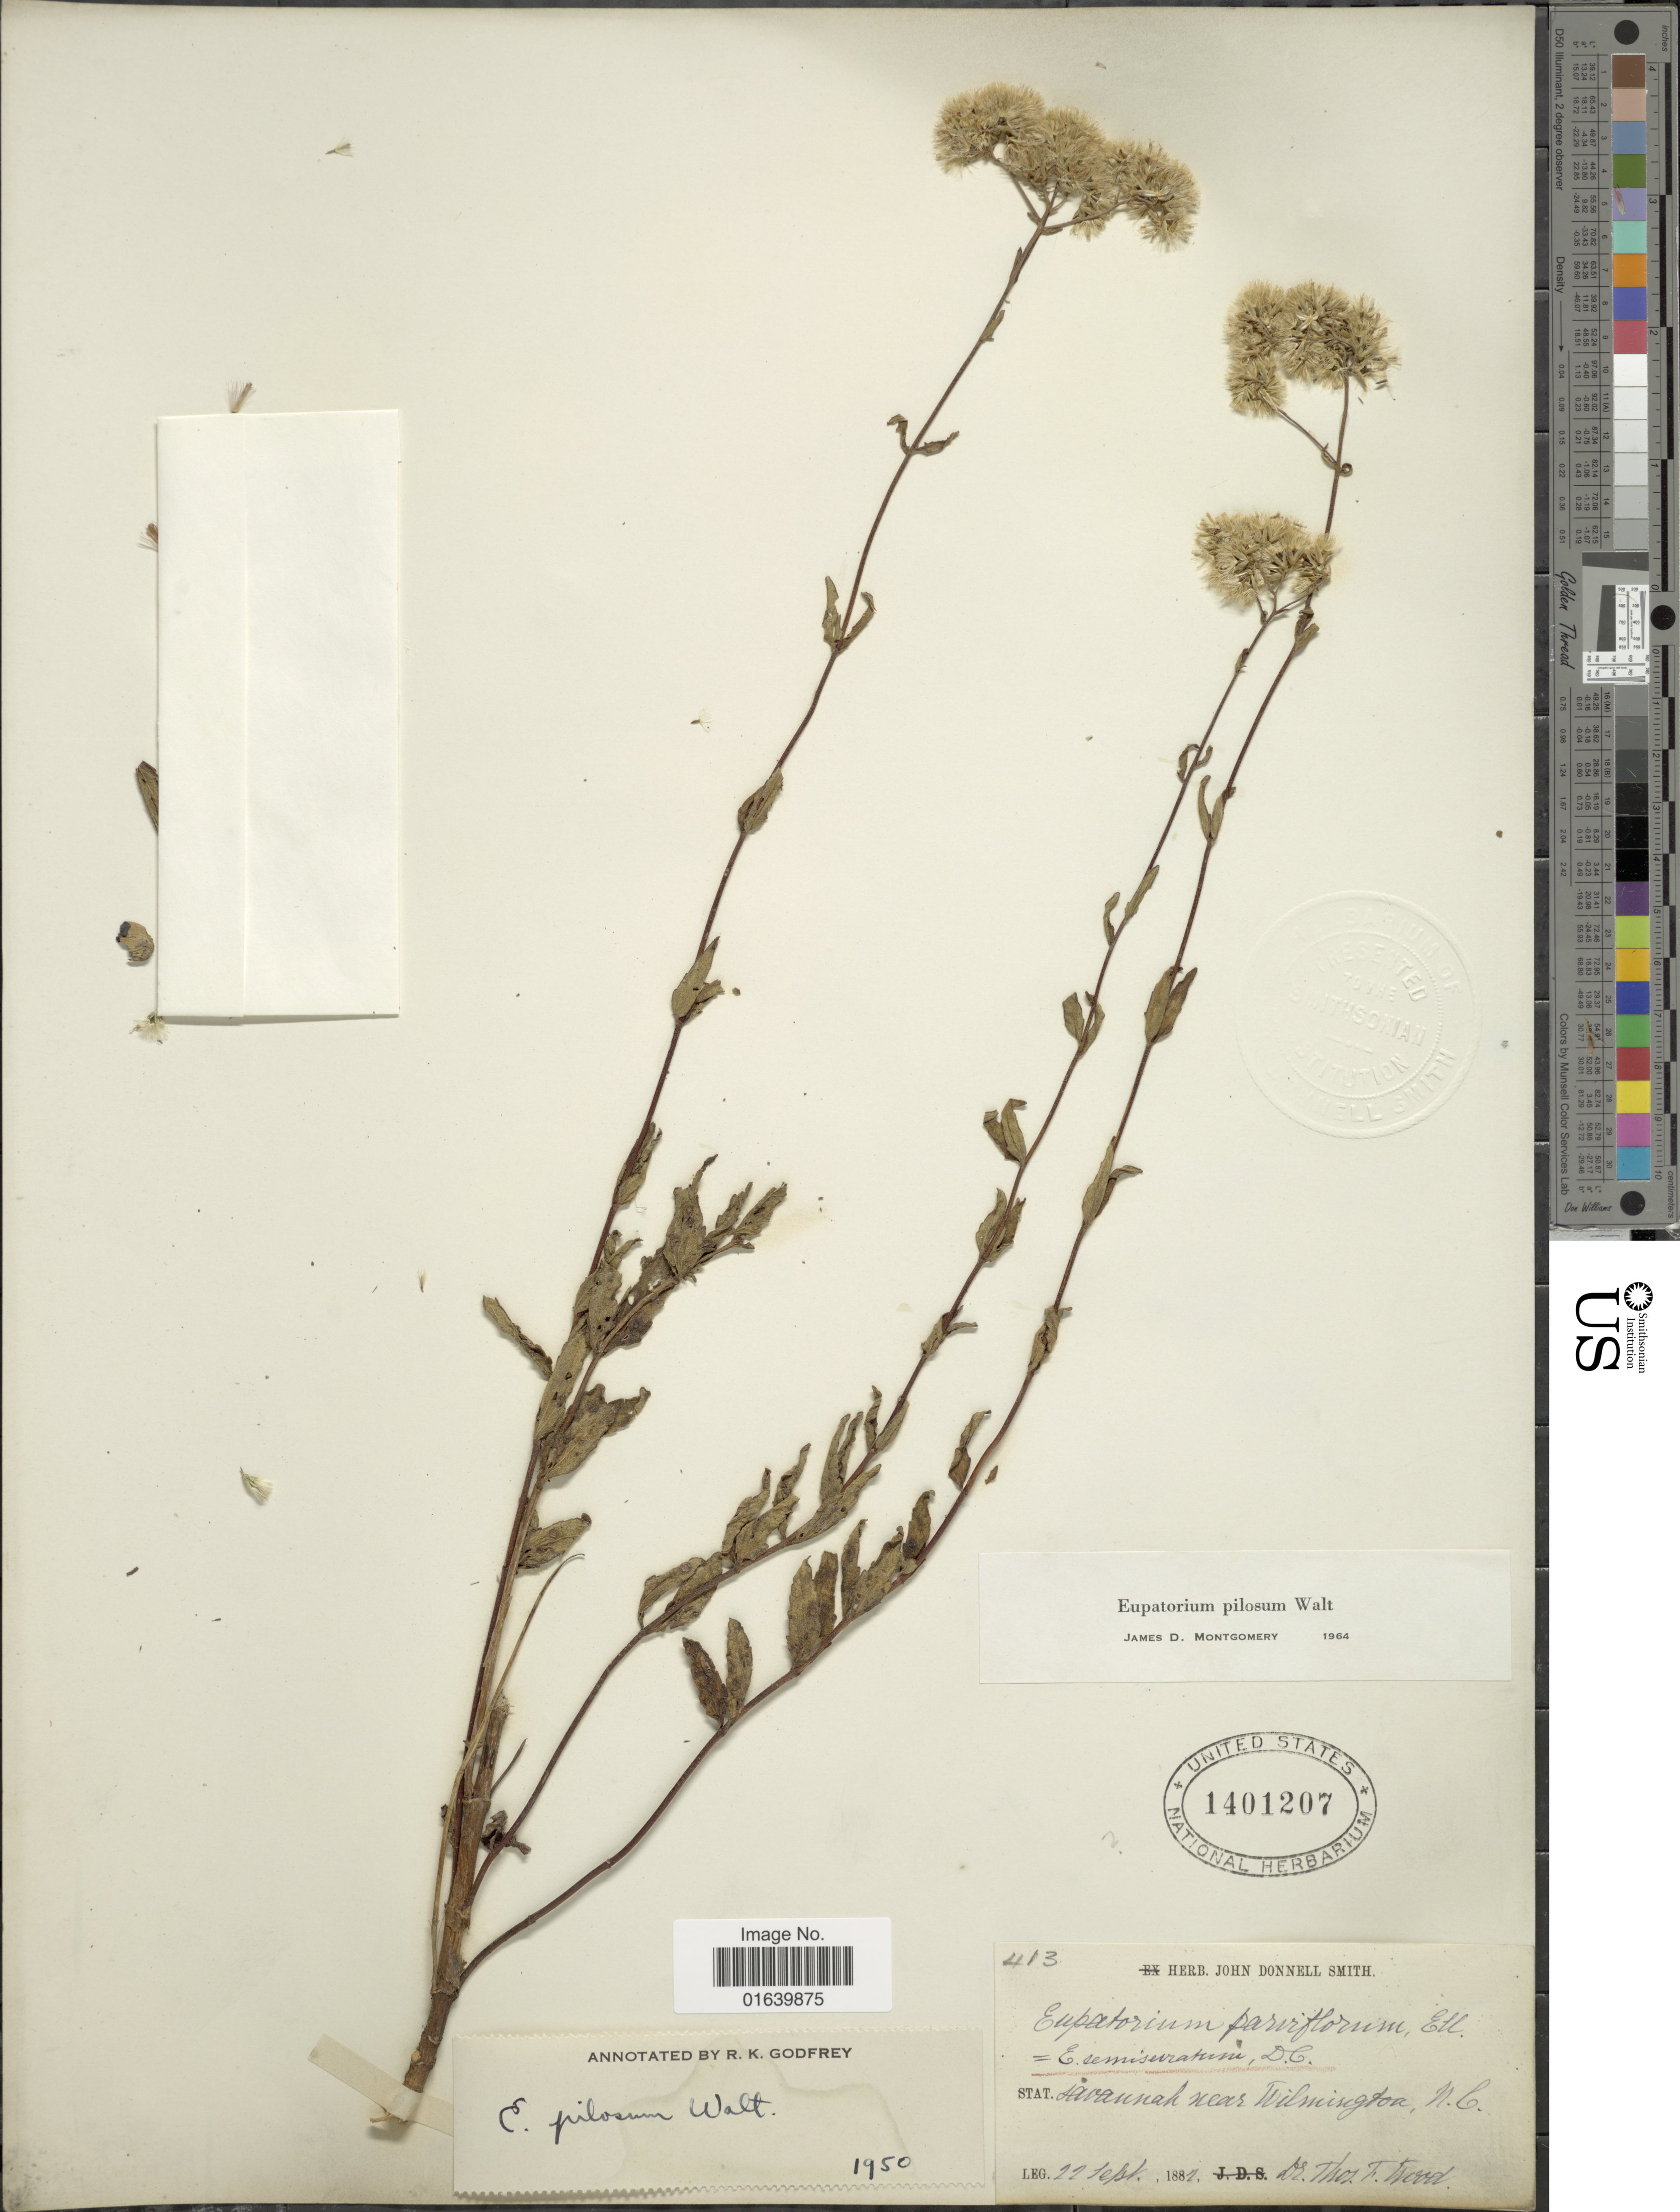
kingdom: Plantae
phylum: Tracheophyta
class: Magnoliopsida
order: Asterales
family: Asteraceae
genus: Eupatorium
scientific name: Eupatorium pilosum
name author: Walter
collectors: T. F. Wood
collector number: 413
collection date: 1881-09-22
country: United States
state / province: North Carolina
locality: Near Wilmington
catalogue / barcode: US 1401207